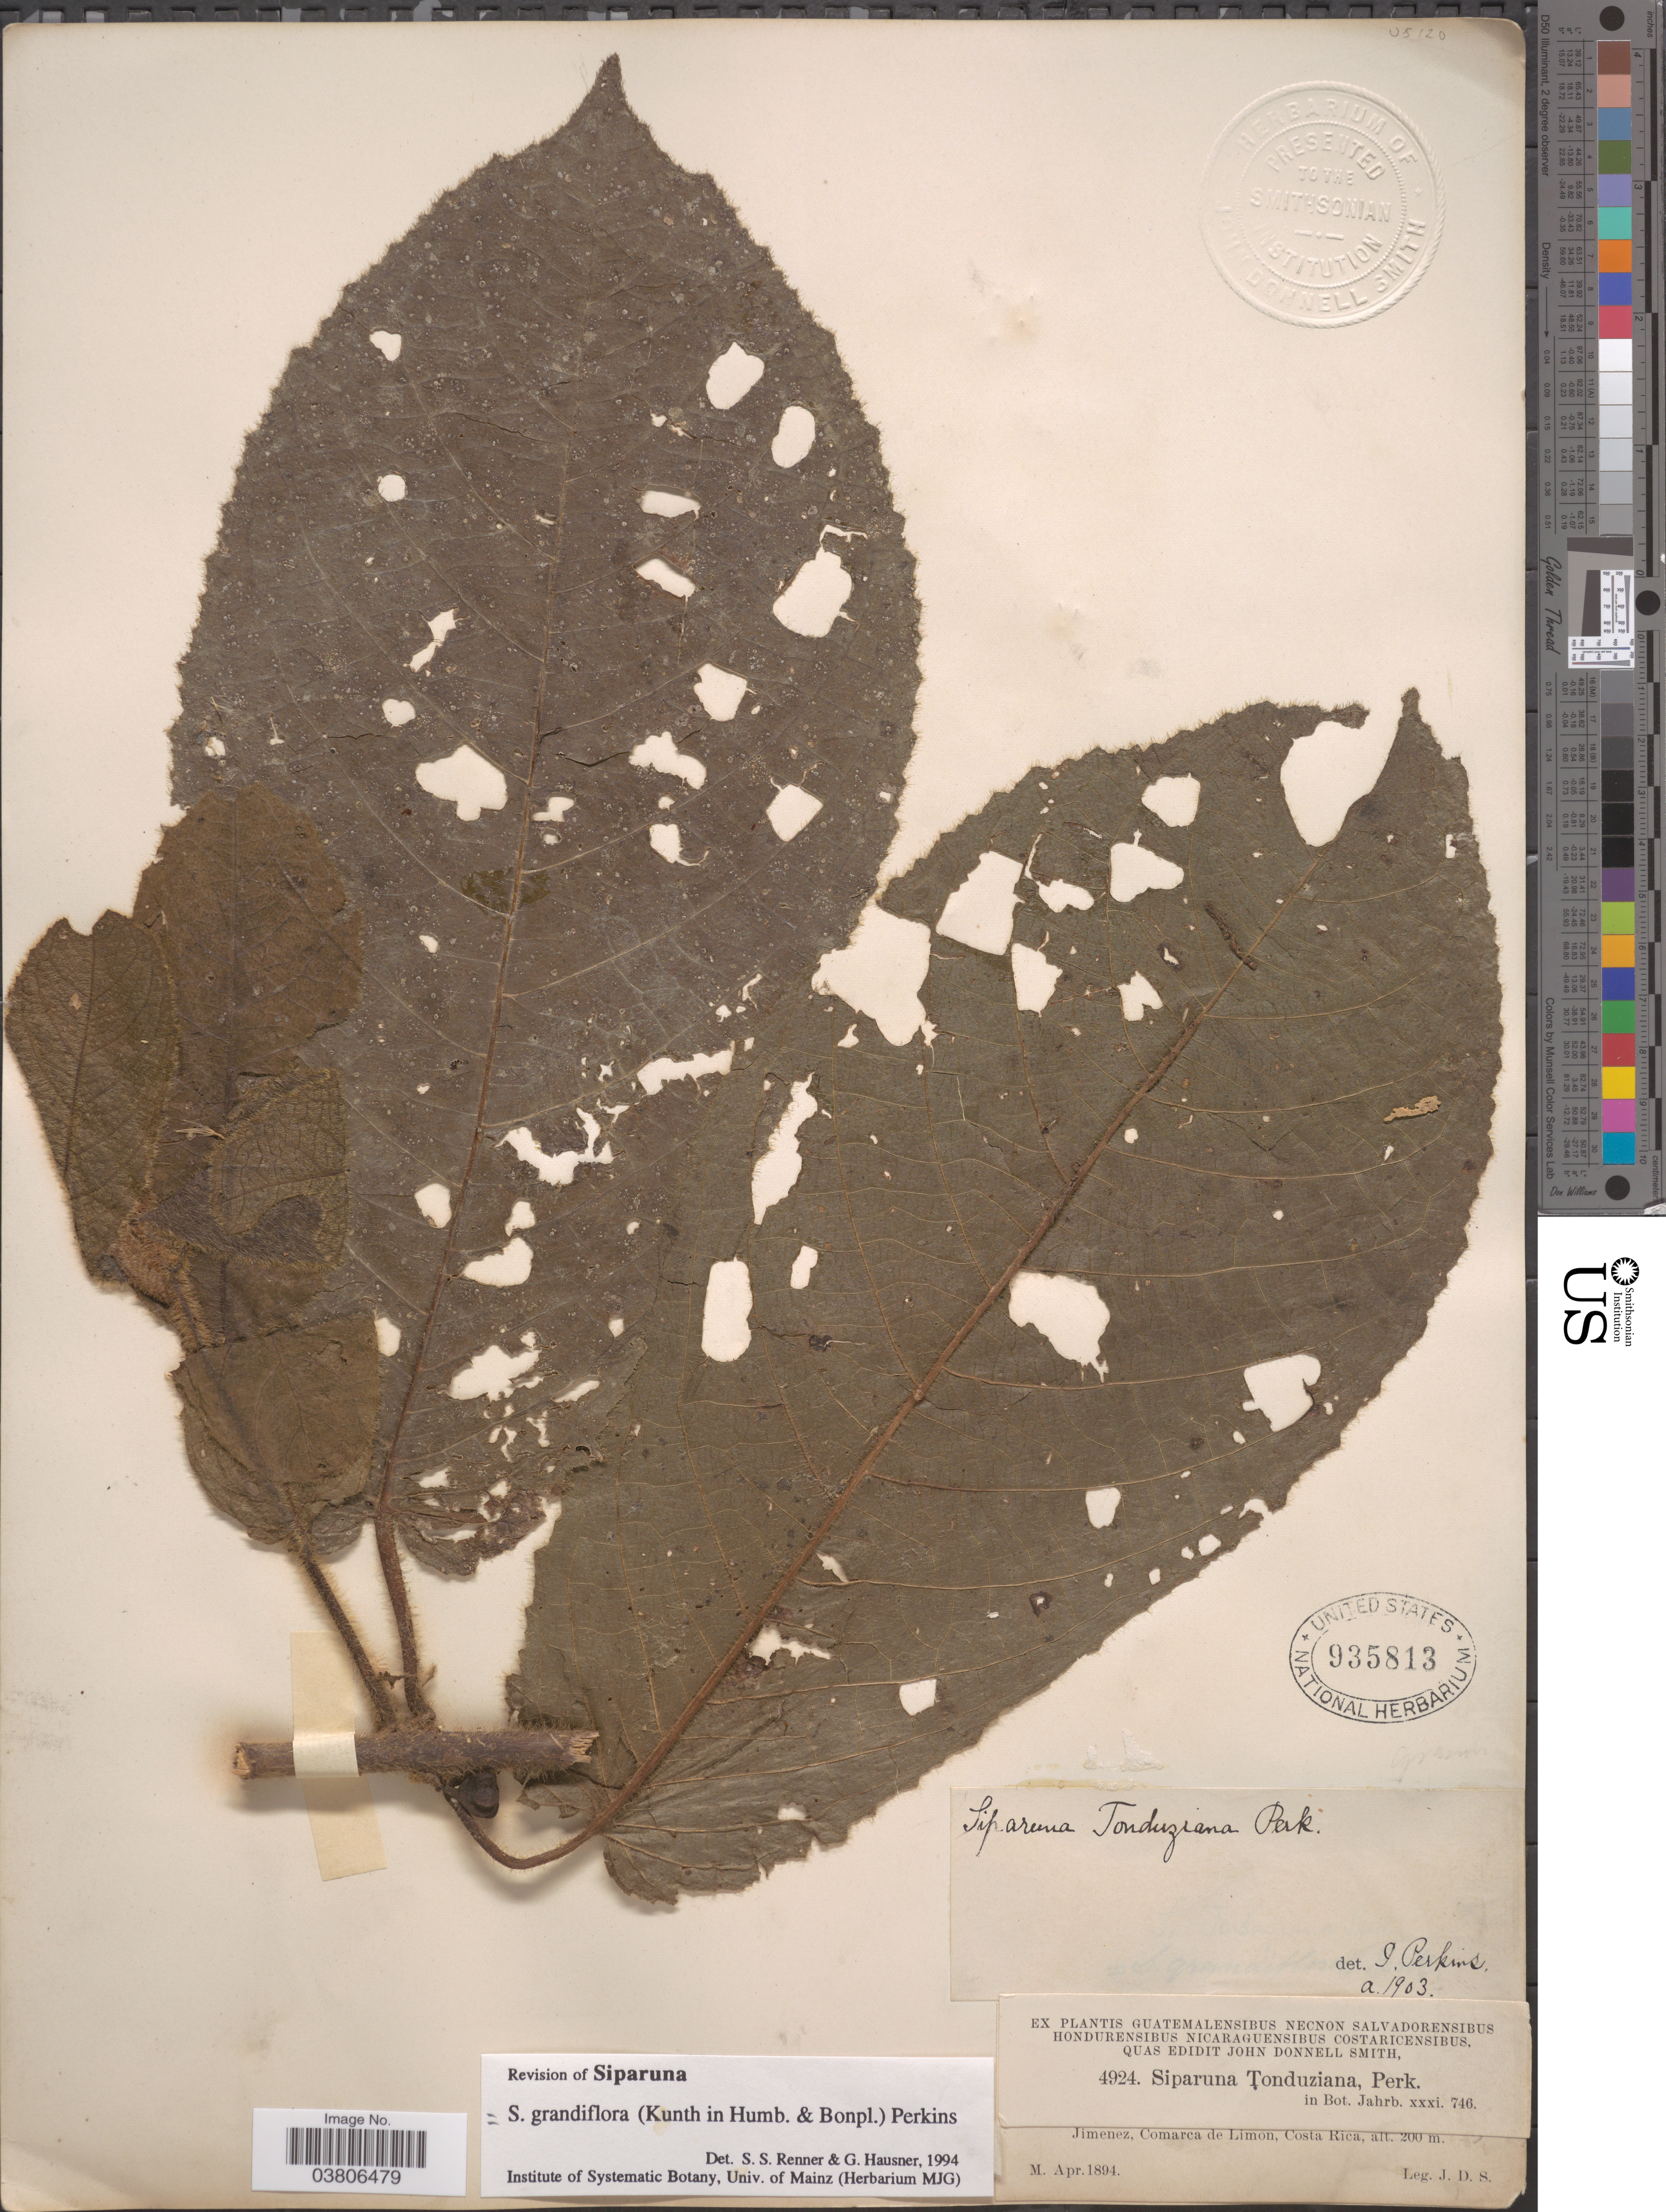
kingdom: Plantae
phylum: Tracheophyta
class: Magnoliopsida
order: Laurales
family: Siparunaceae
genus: Siparuna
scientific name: Siparuna grandiflora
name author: (Kunth) A. DC.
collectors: J. Donnell Smith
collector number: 4924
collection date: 1894-04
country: Costa Rica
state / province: Limón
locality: Jimenez, Comarca de Limon.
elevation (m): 200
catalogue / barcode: US 935813